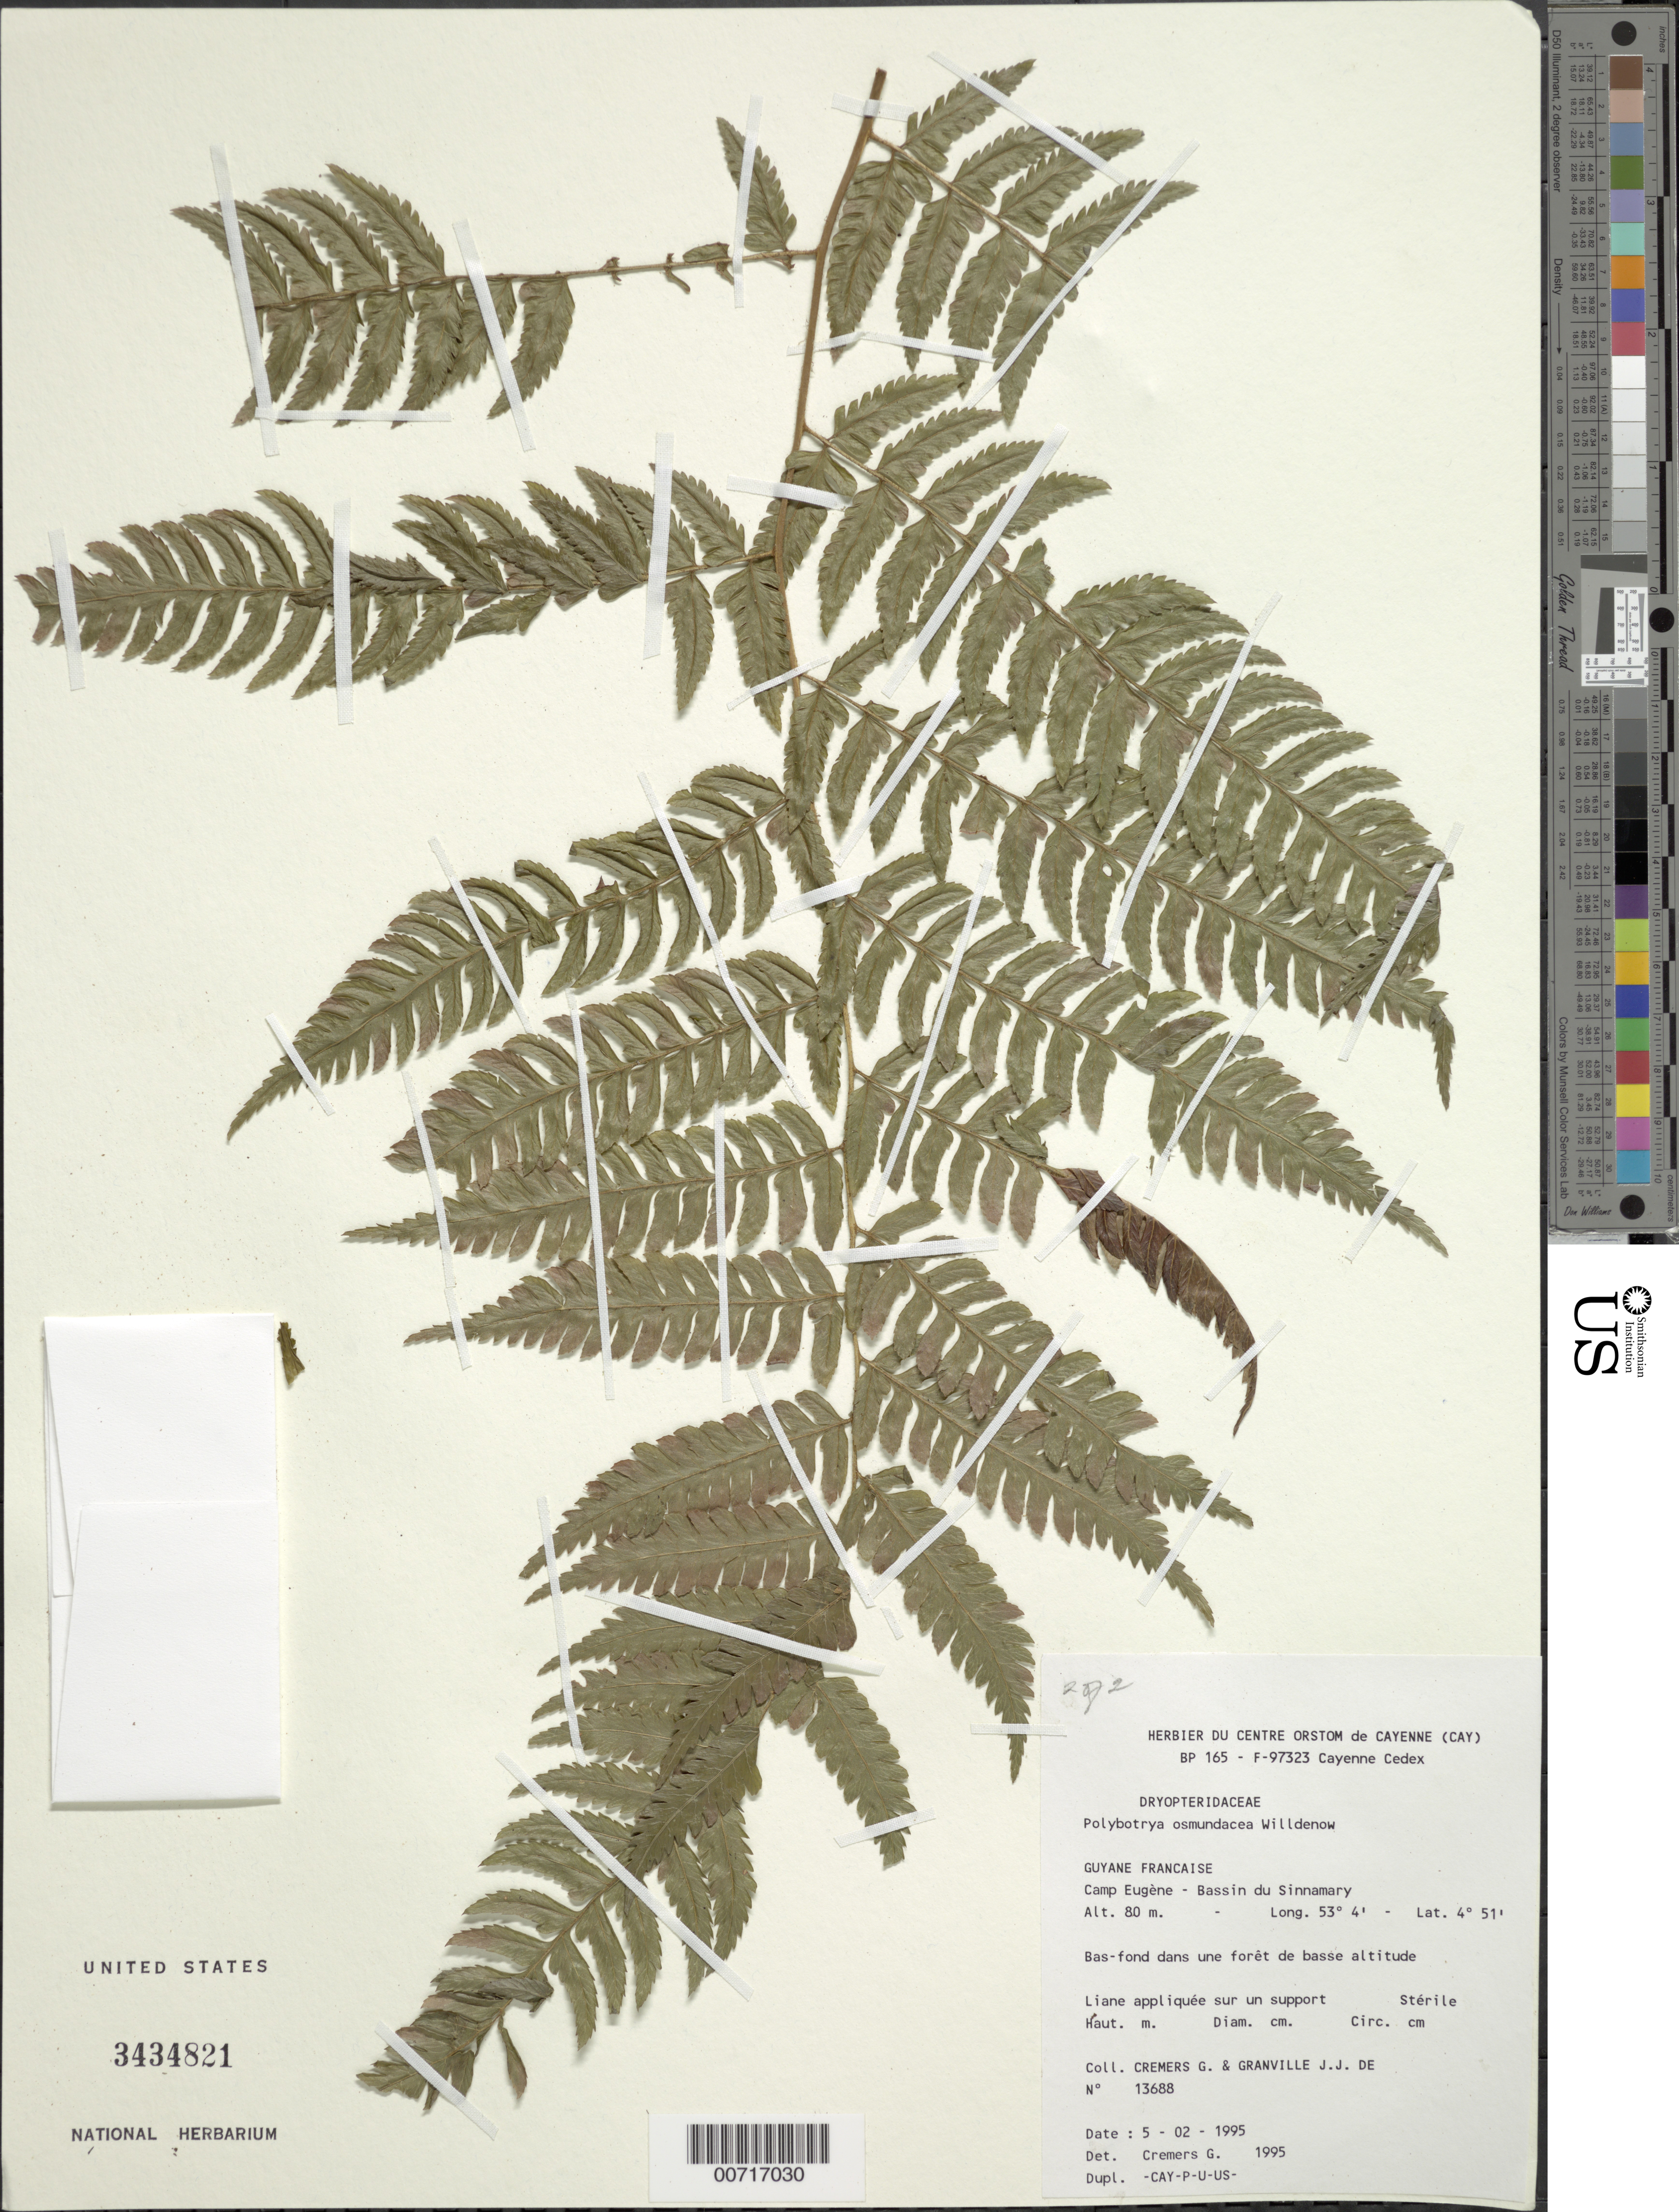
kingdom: Plantae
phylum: Tracheophyta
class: Polypodiopsida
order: Polypodiales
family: Dryopteridaceae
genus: Polybotrya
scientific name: Polybotrya osmundacea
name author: Humb. & Bonpl. ex Willd.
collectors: G. Cremers & J.-J. de Granville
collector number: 13688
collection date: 1995-02-05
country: French Guiana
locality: Camp Eugene-Bassin du Sinnamar.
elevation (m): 80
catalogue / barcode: US 3434821